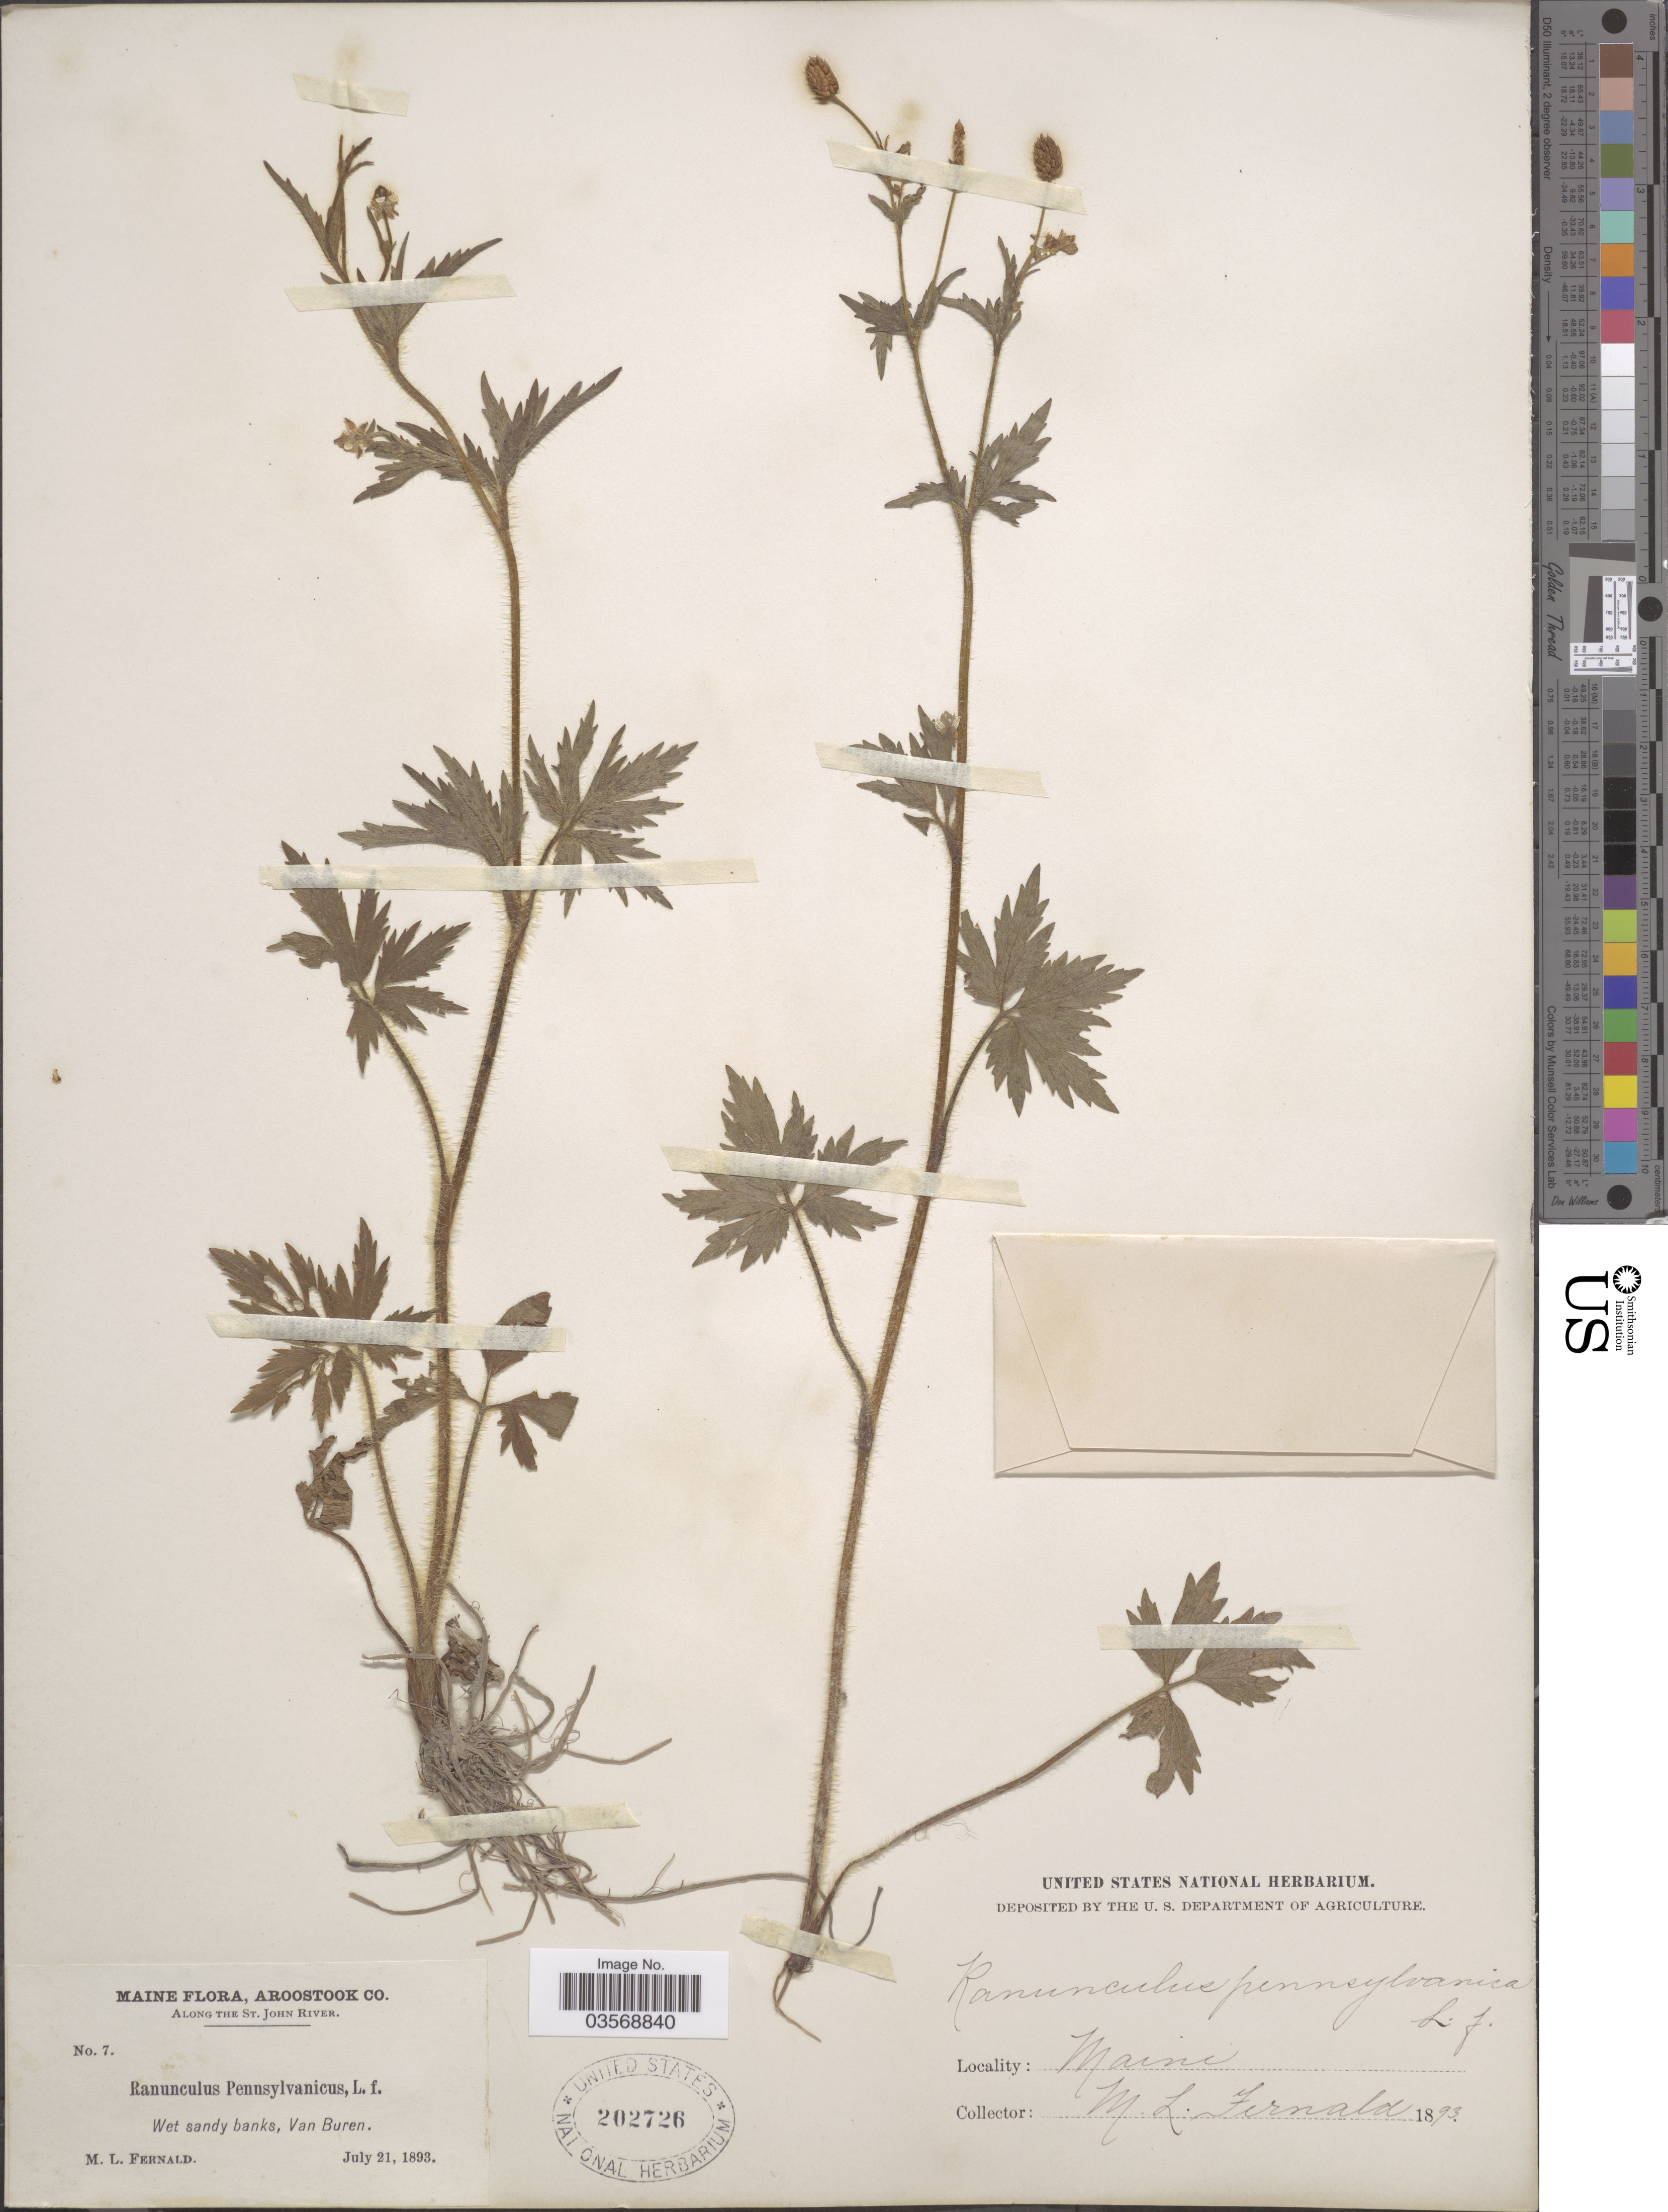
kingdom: Plantae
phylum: Tracheophyta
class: Magnoliopsida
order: Ranunculales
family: Ranunculaceae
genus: Ranunculus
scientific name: Ranunculus pensylvanicus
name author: L. f.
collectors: M. L. Fernald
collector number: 7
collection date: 1893-07-21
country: United States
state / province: Maine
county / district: Aroostook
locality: Along the St. John River. Wet sandy banks, Van Buren.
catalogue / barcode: US 202726